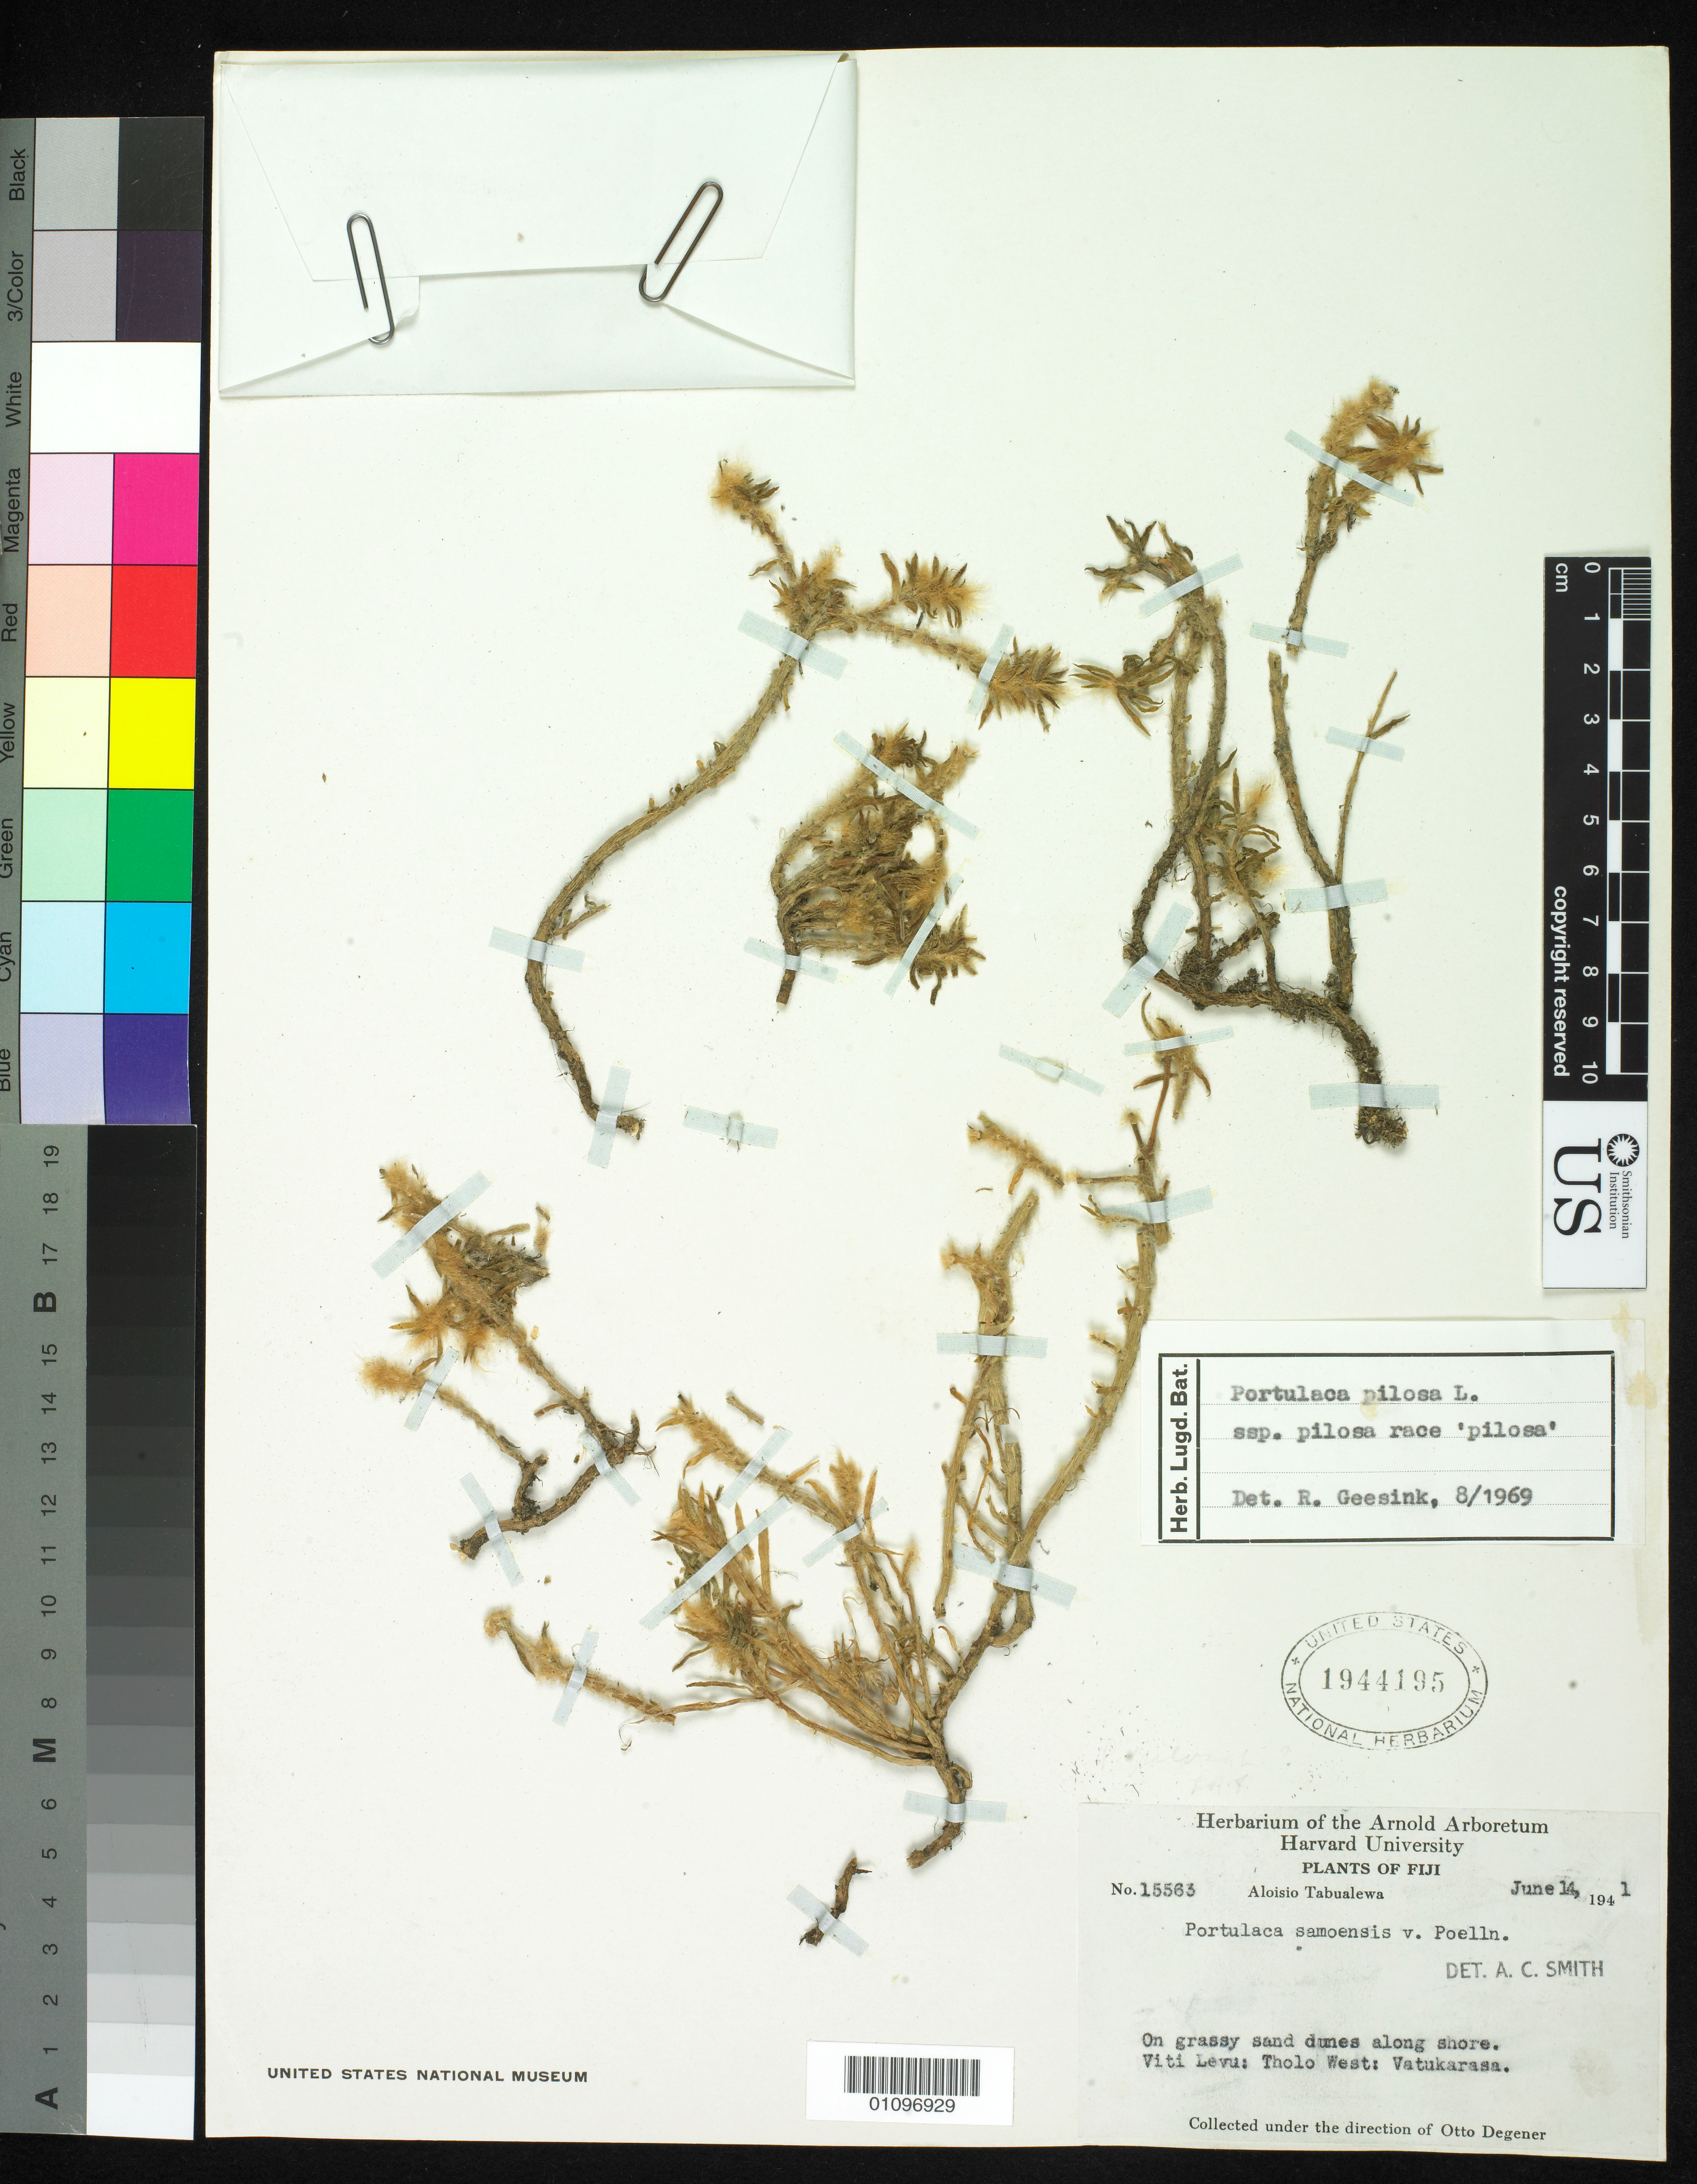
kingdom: Plantae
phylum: Tracheophyta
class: Magnoliopsida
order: Caryophyllales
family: Portulacaceae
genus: Portulaca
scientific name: Portulaca pilosa var. pilosa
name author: L.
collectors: A. Tabualewa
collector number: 15563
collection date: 1941-06-14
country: Fiji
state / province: Tholo West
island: Viti Levu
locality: Vatukarasa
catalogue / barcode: US 1944195